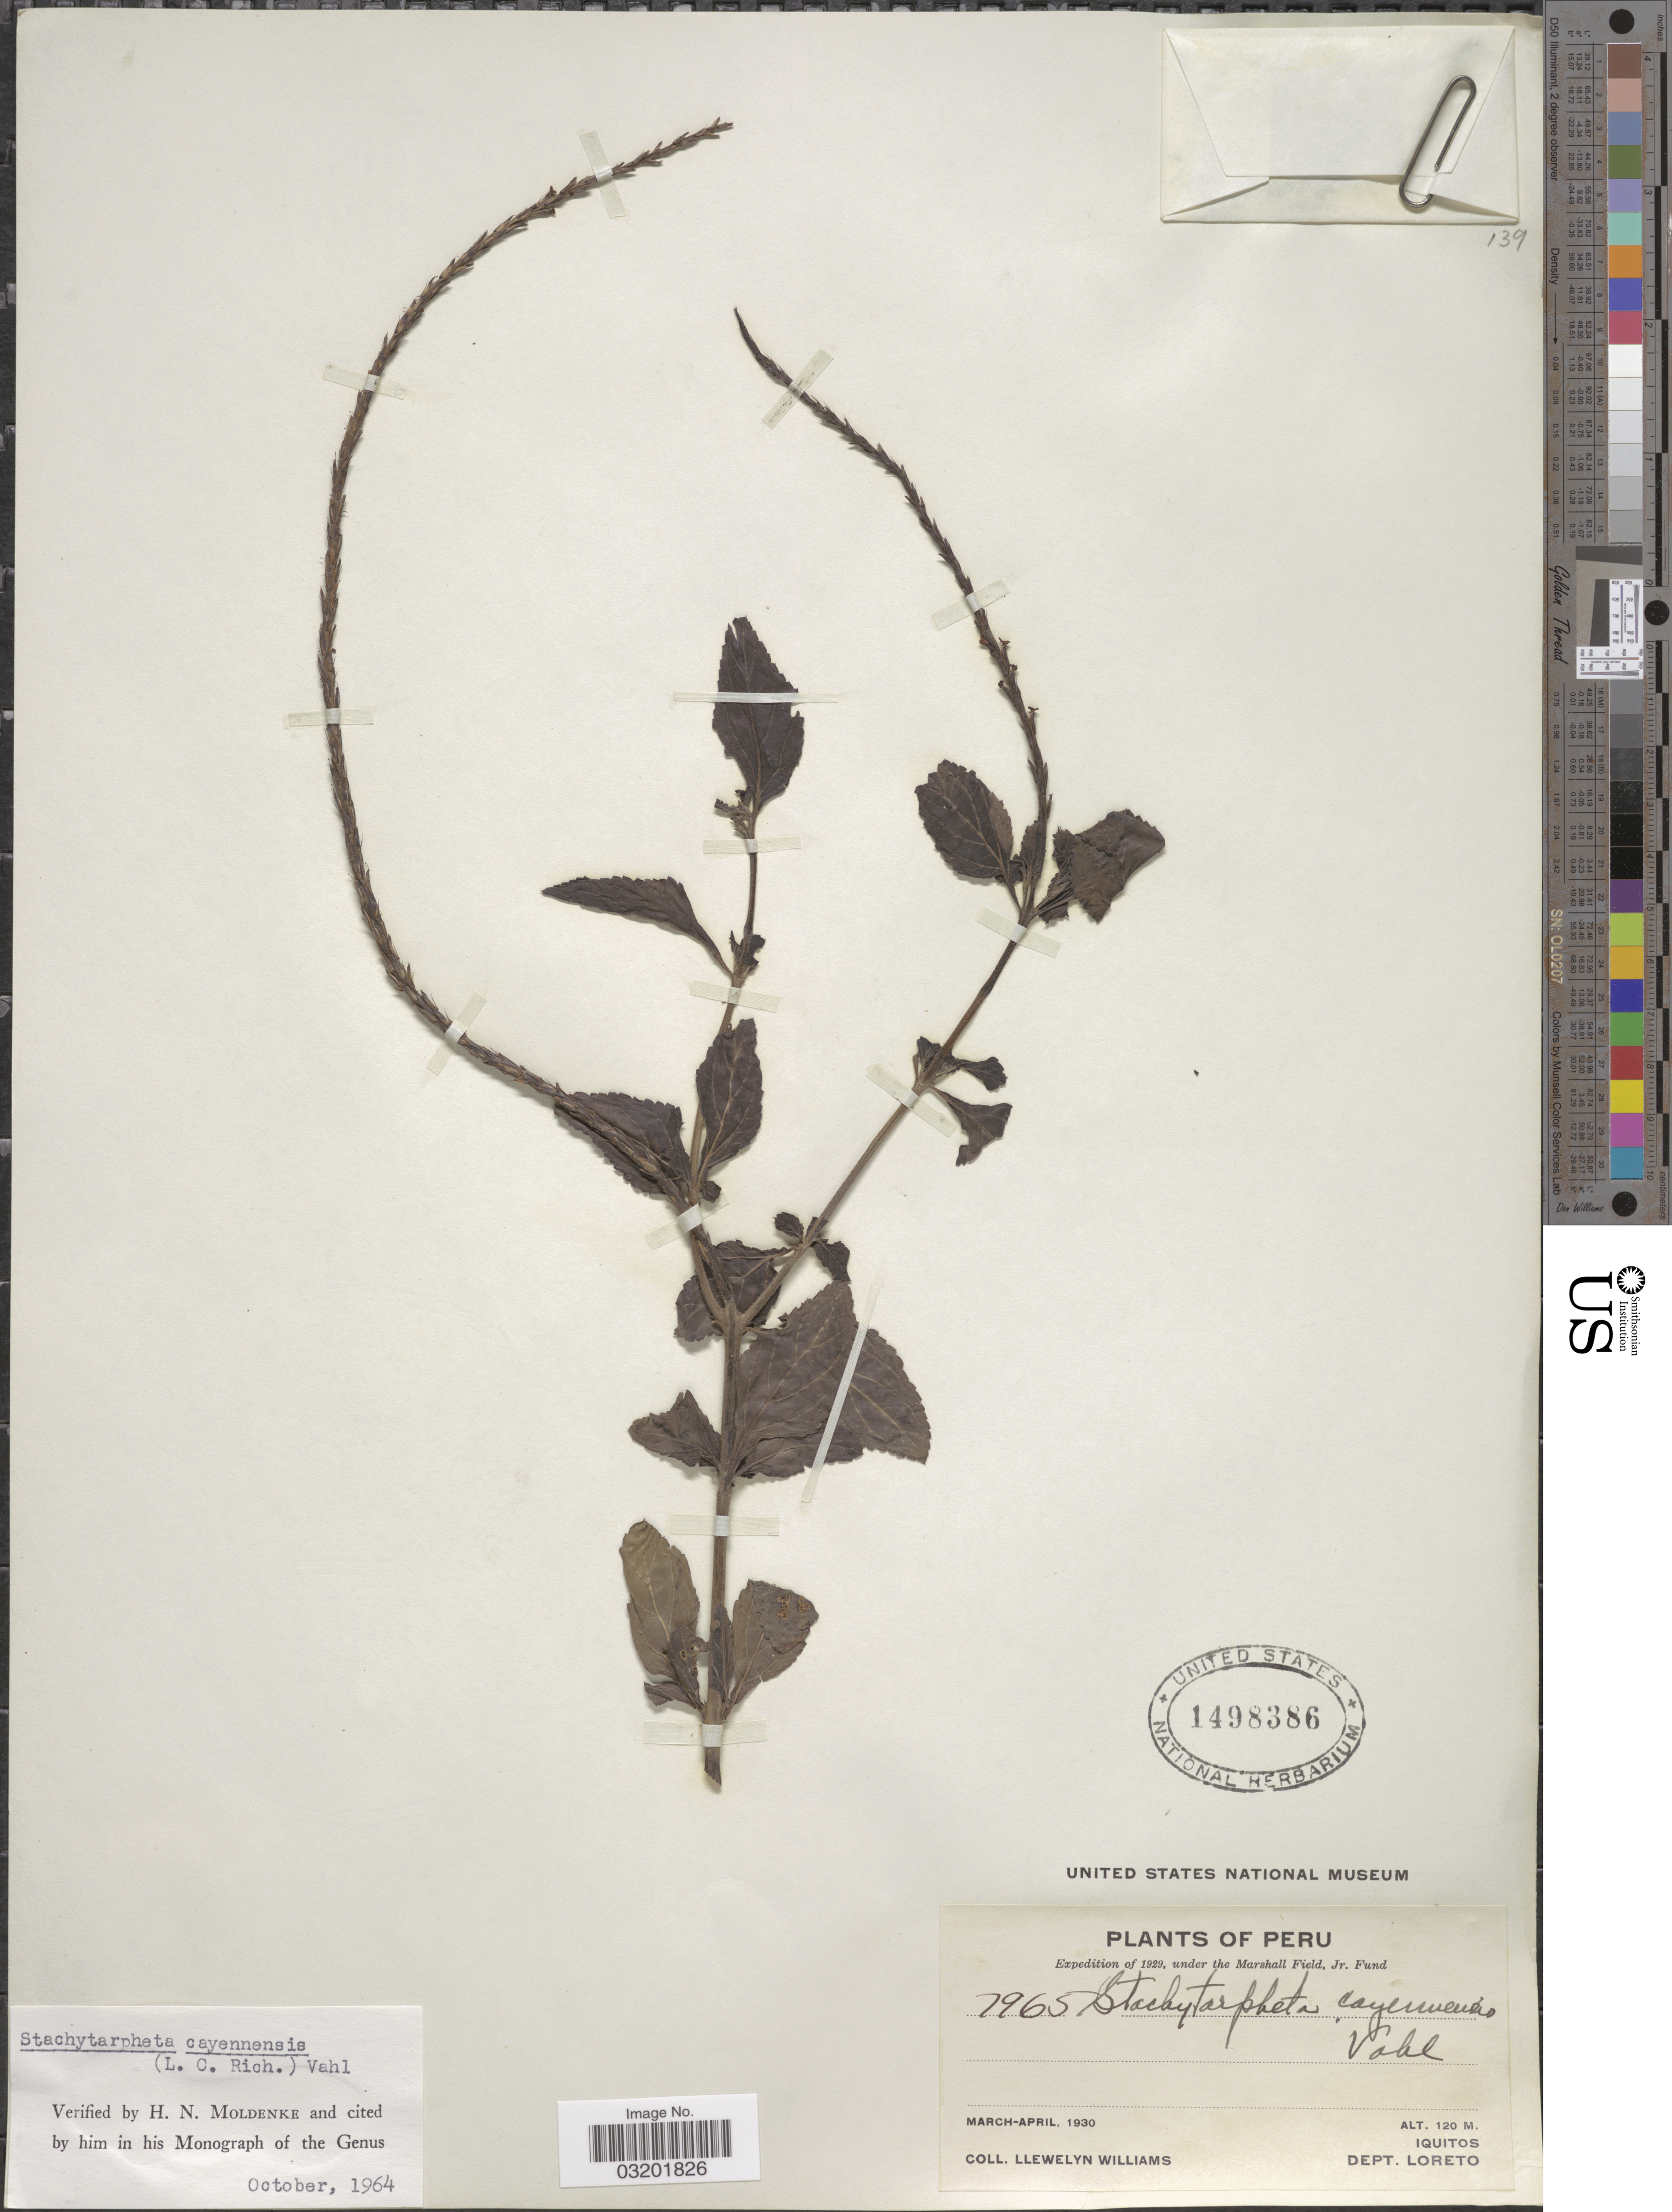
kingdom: Plantae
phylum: Tracheophyta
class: Magnoliopsida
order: Lamiales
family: Verbenaceae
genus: Stachytarpheta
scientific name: Stachytarpheta cayennensis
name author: (Rich.) Vahl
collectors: Ll. Williams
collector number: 7965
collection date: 1930-03/1930-04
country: Peru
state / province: Loreto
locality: Iquitos. Dept. Loreto.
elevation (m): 120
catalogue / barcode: US 1498386